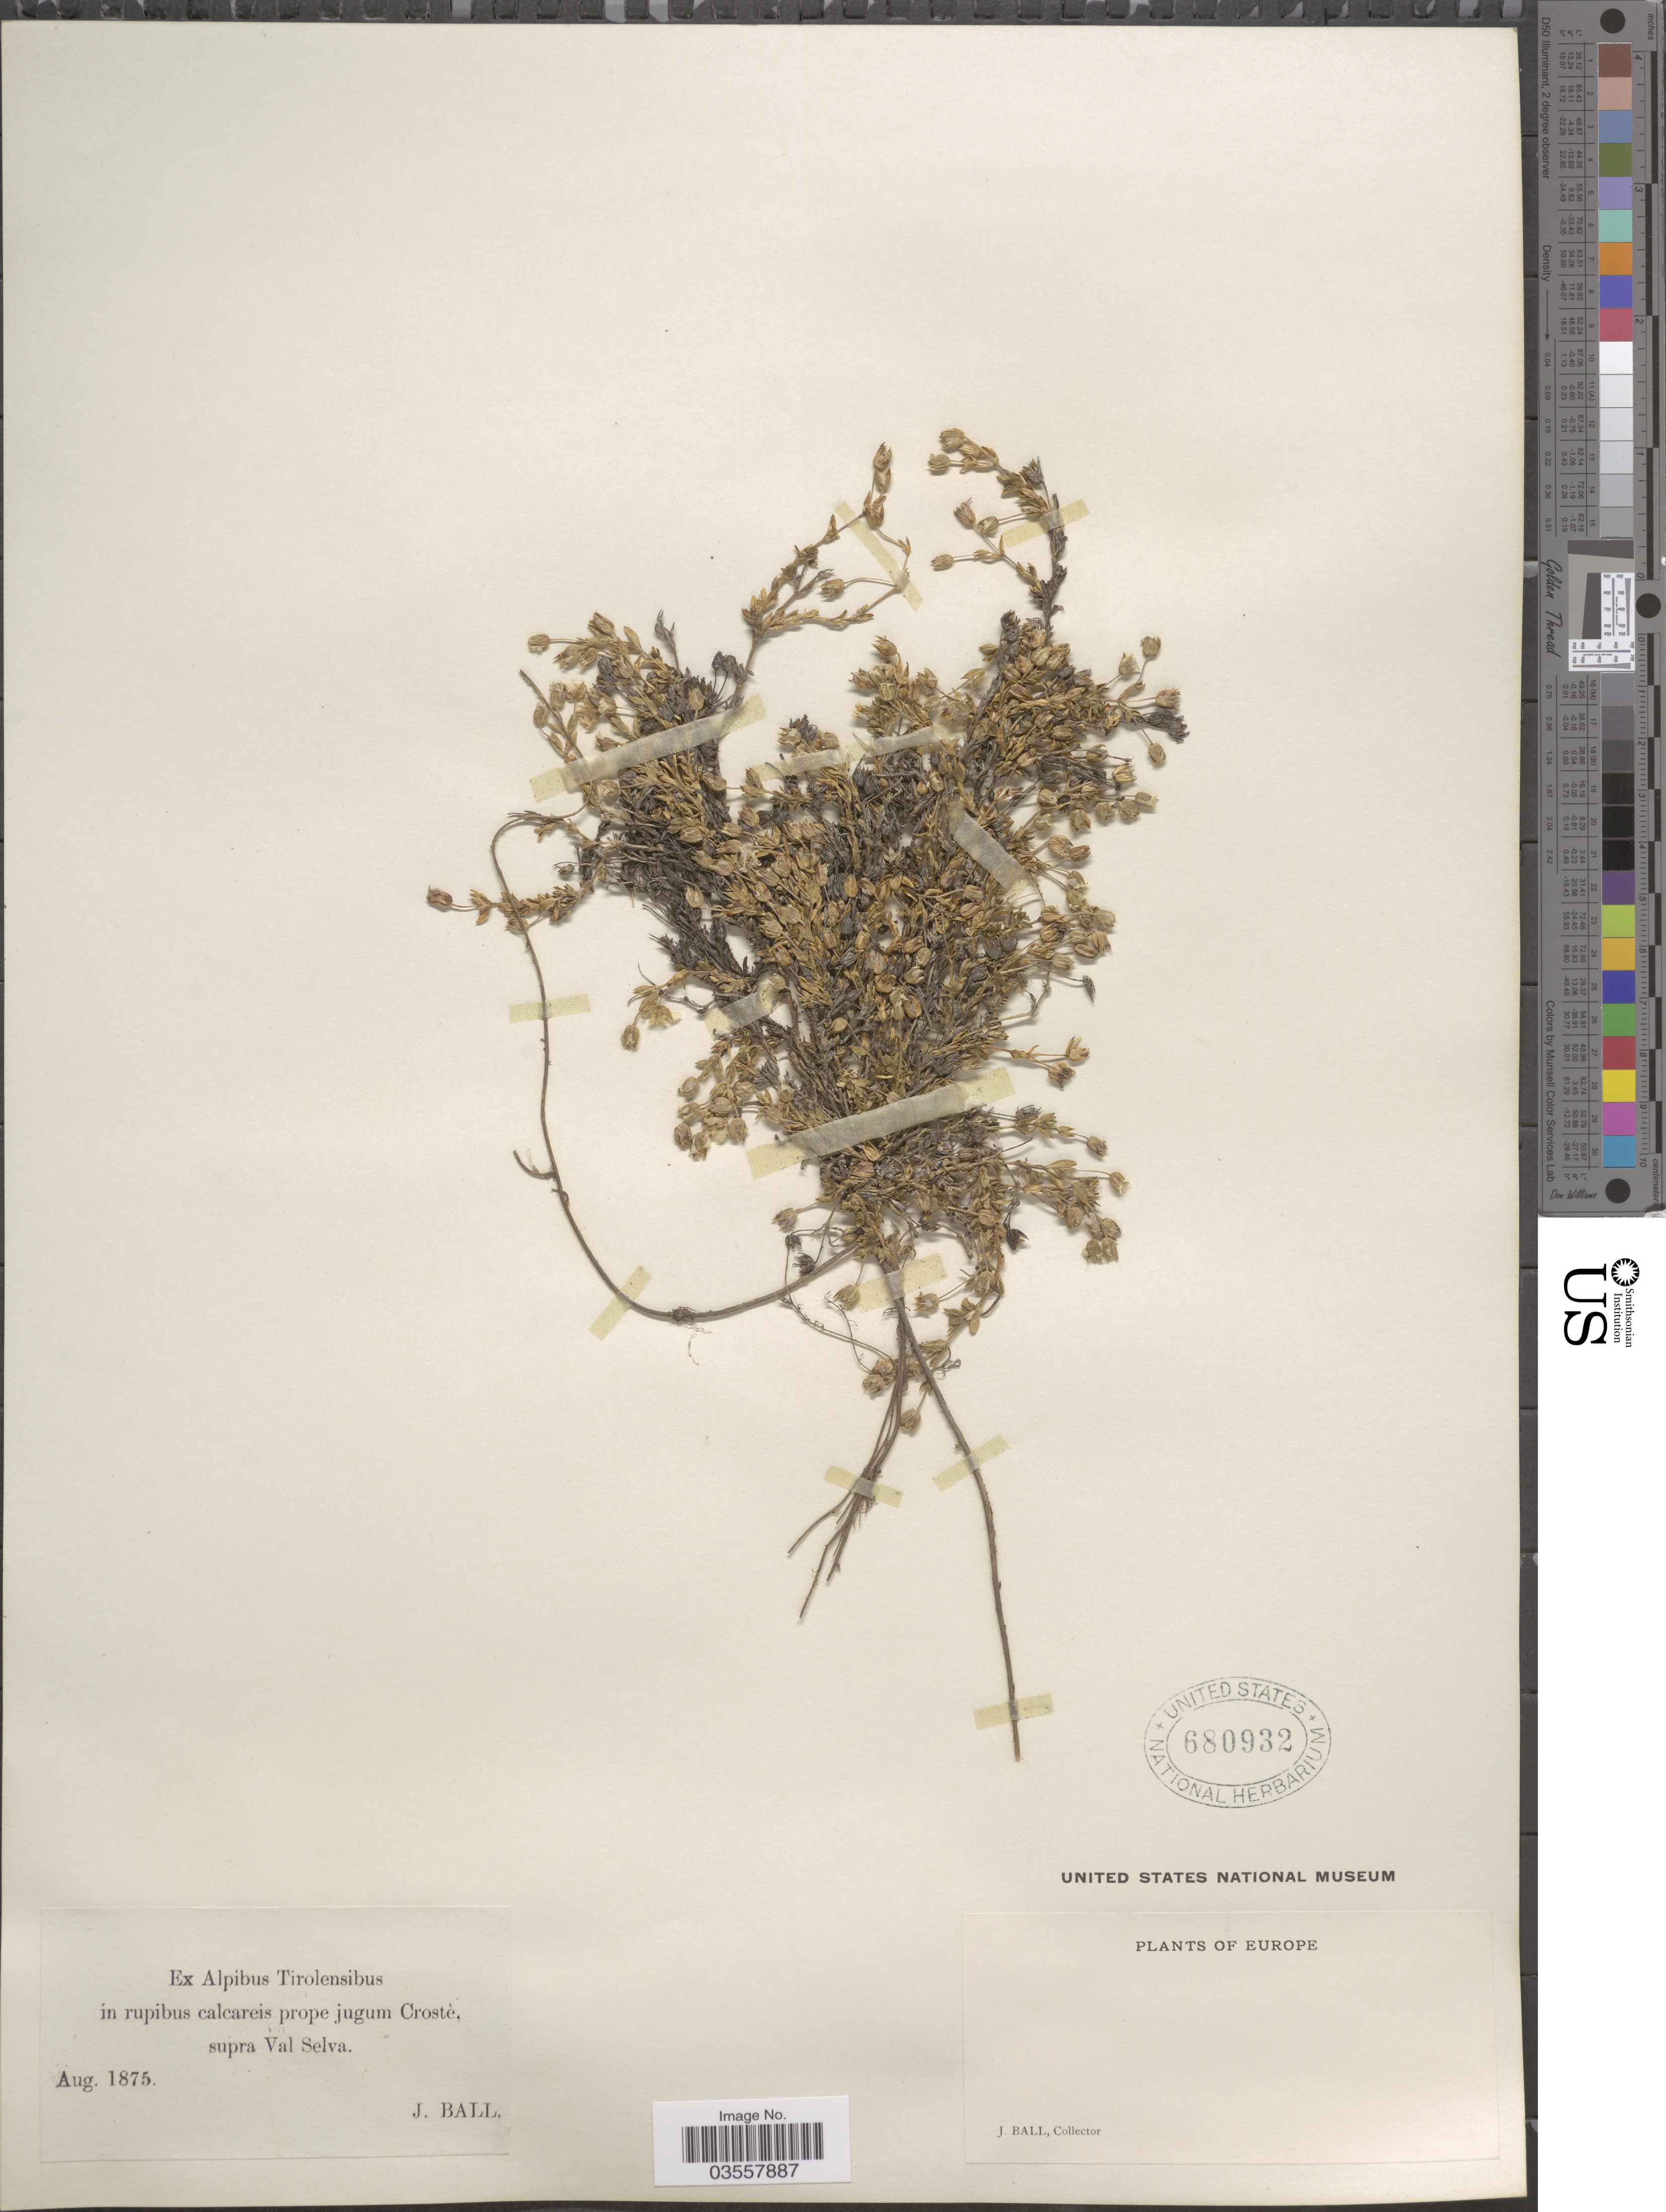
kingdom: Plantae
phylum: Tracheophyta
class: Magnoliopsida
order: Caryophyllales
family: Caryophyllaceae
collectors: J. Ball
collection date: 1875-08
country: Italy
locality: Ex Alpibus Tirolensibus in rupibus calcareis prope jugum Crostè, supra Val Selva. Europe.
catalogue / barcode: US 680932